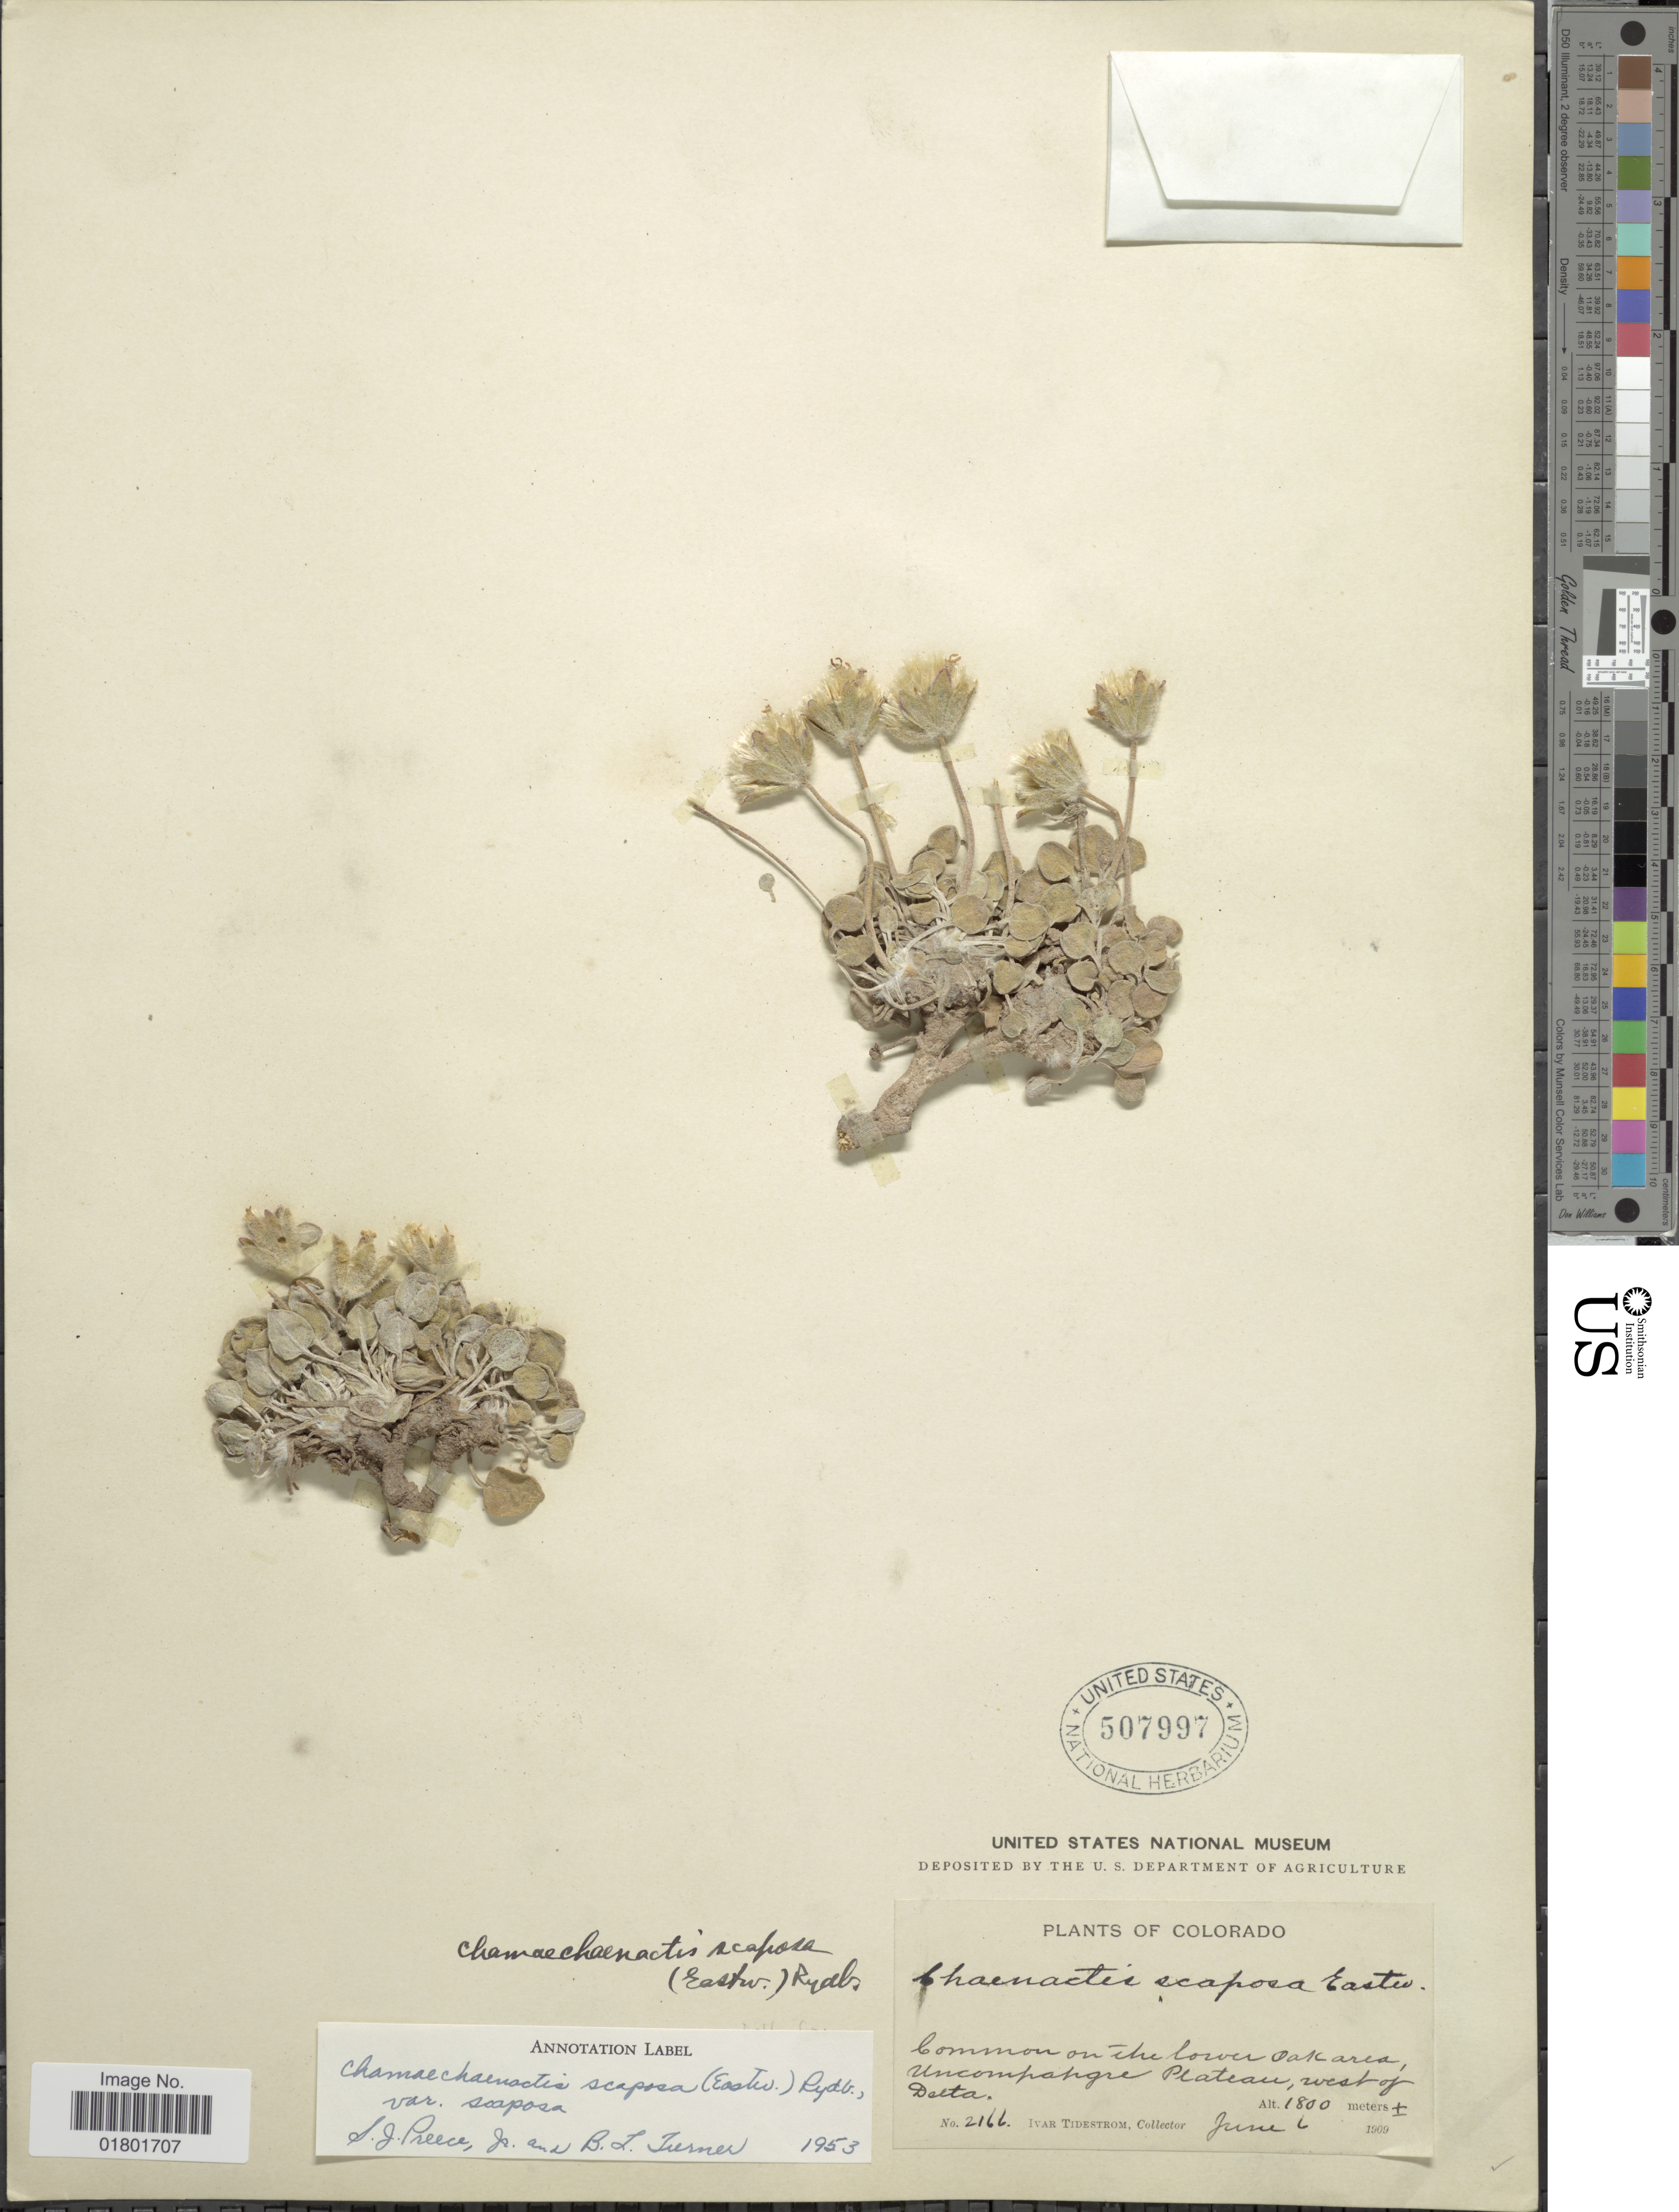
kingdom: Plantae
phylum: Tracheophyta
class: Magnoliopsida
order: Asterales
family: Asteraceae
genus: Chamaechaenactis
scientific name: Chamaechaenactis scaposa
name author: (Eastw.) Rydb.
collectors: I. F. Tidestrom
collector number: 2166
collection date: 1909-06-06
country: United States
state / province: Colorado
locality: Common on the lower Oak area, Uncompangre Plateau, west of Delta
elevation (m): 1800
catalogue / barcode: US 507997